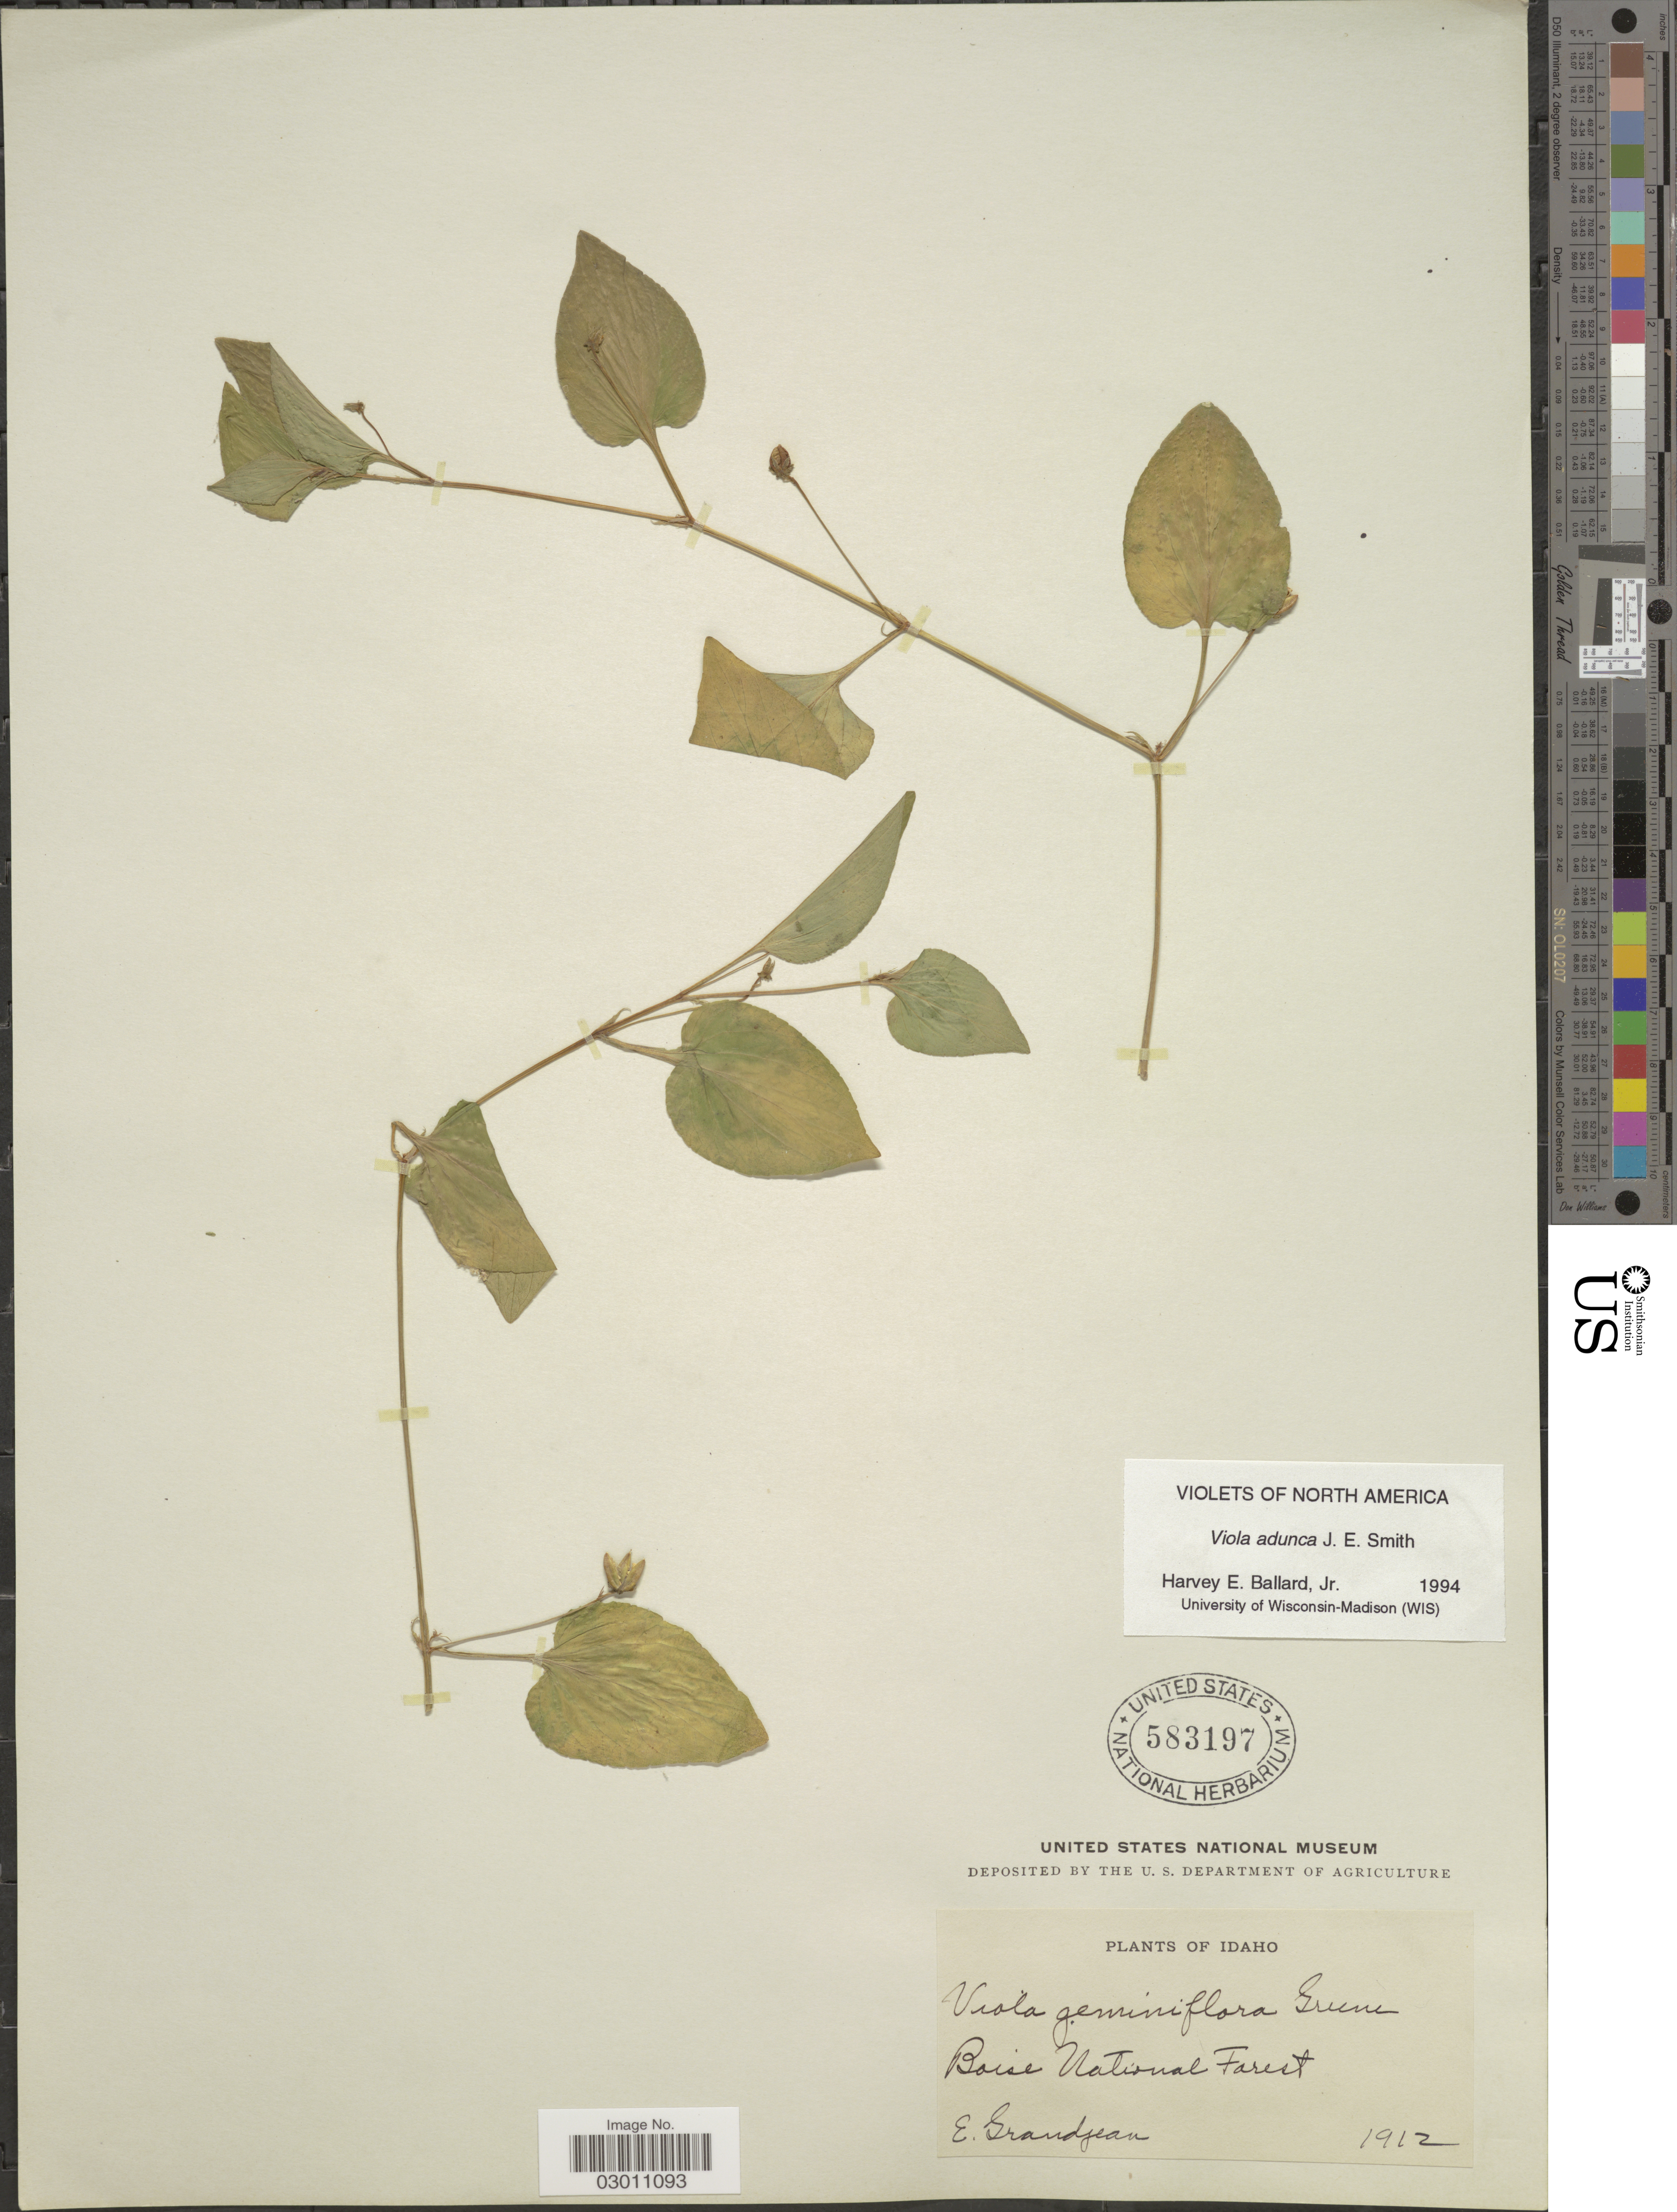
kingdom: Plantae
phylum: Tracheophyta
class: Magnoliopsida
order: Malpighiales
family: Violaceae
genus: Viola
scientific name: Viola adunca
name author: Sm.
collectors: E. Grandjean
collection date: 1912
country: United States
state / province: Idaho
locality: Boise National Forest.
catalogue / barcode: US 583197